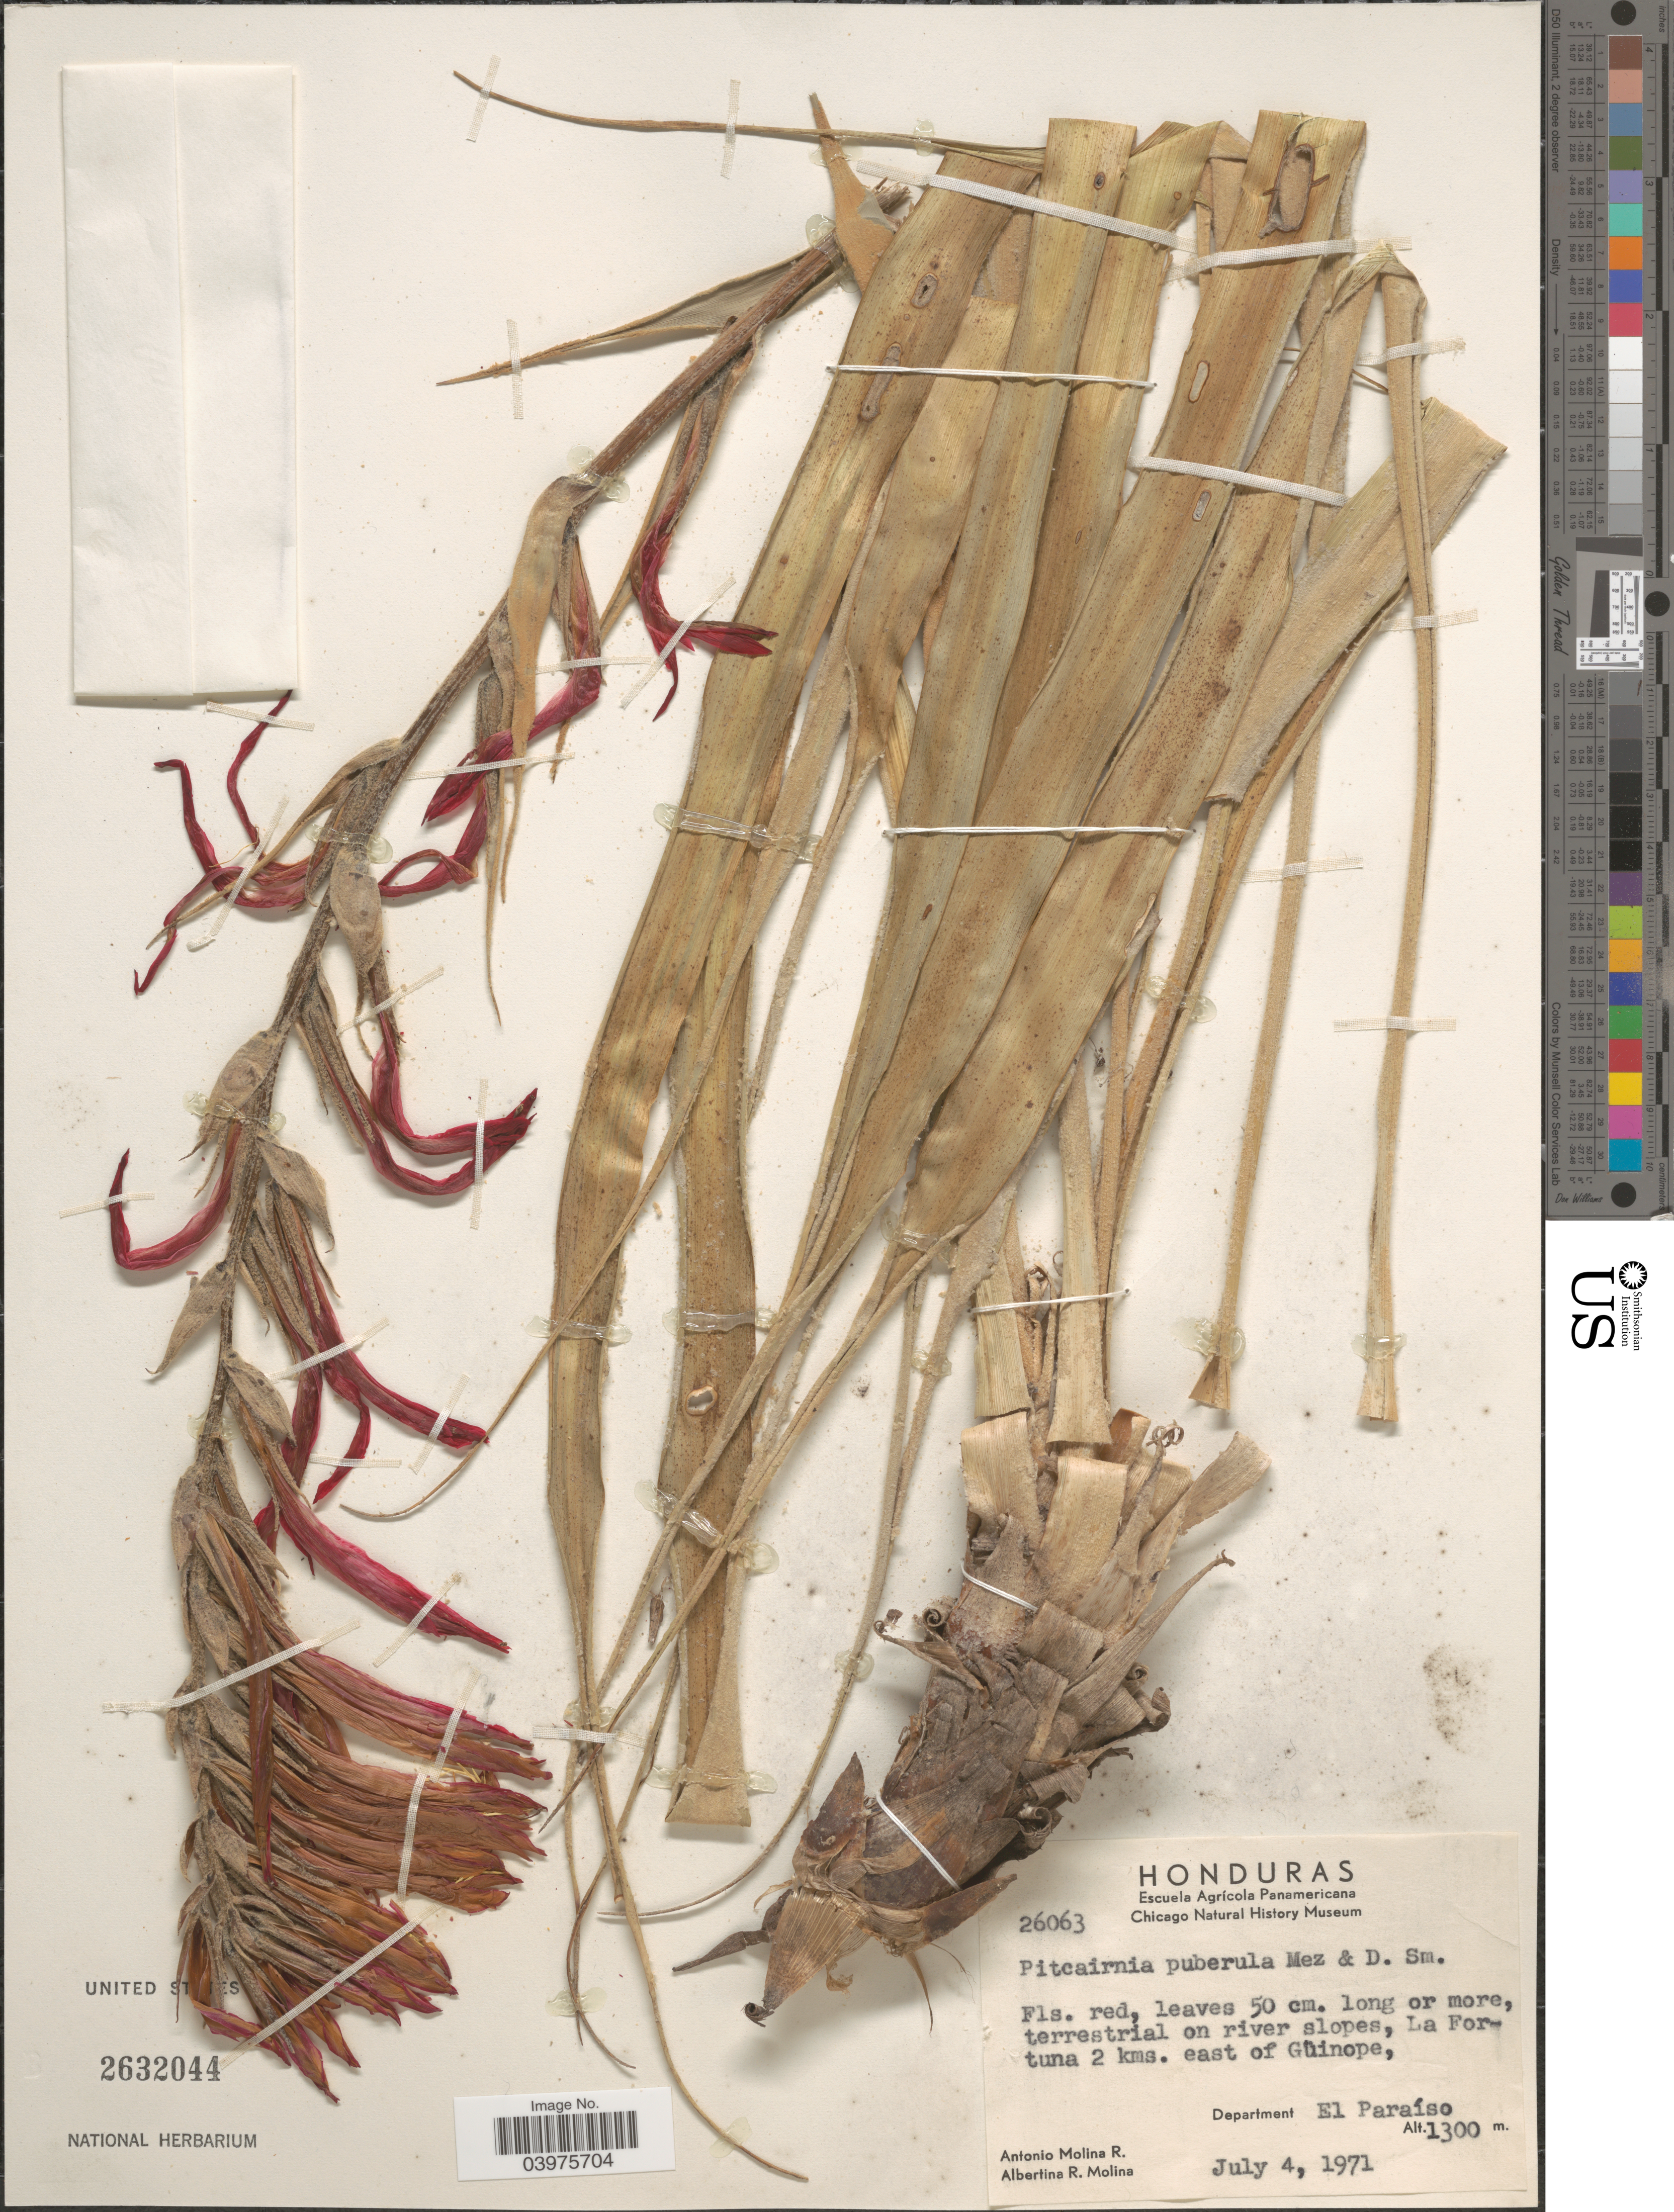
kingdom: Plantae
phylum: Tracheophyta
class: Liliopsida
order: Poales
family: Bromeliaceae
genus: Pitcairnia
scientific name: Pitcairnia puberula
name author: Mez & Donn. Sm.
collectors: A. Molina R. & A. R. Molina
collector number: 26063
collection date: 1971-07-04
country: Honduras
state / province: El Paraiso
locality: On river slopes, La Fortuna 2 kms. east of Güinope. Department El Paraíso.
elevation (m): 1300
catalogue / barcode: US 2632044